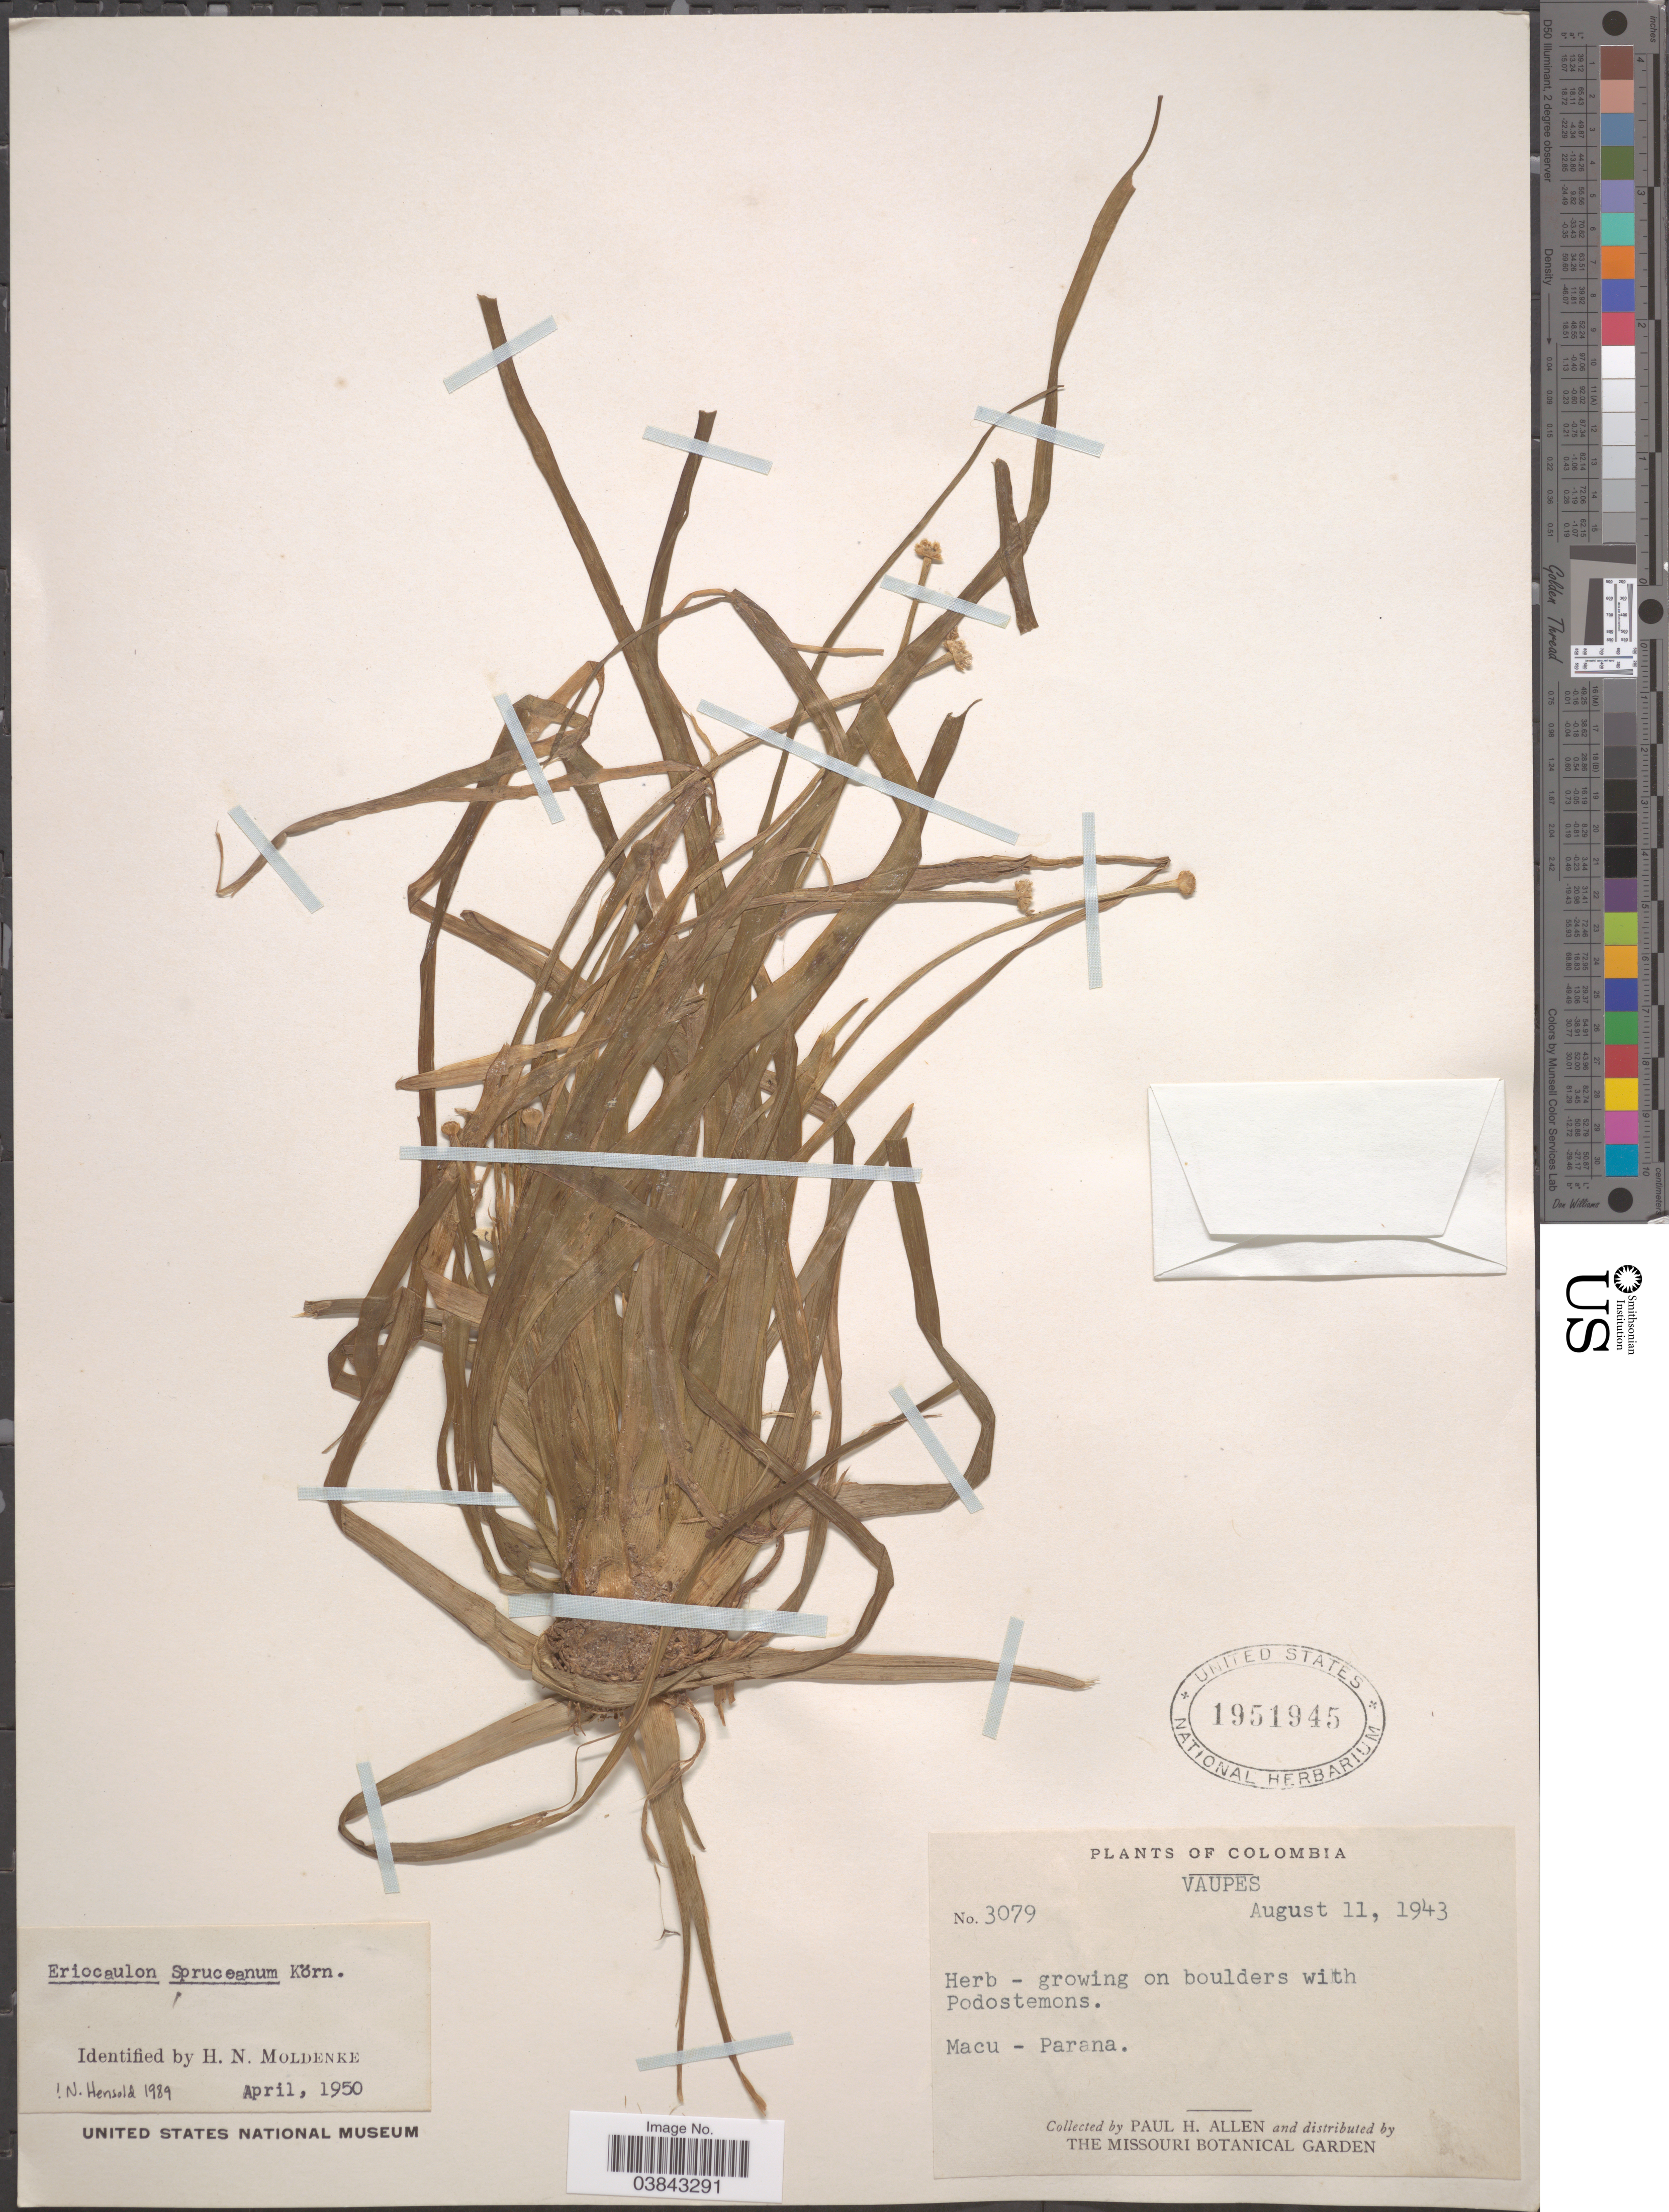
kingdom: Plantae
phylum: Tracheophyta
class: Liliopsida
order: Poales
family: Eriocaulaceae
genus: Eriocaulon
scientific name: Eriocaulon spruceanum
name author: Körn.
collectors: P. H. Allen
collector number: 3079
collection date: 1943-08-11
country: Colombia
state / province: Vaupés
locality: Macu - Parana.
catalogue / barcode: US 1951945